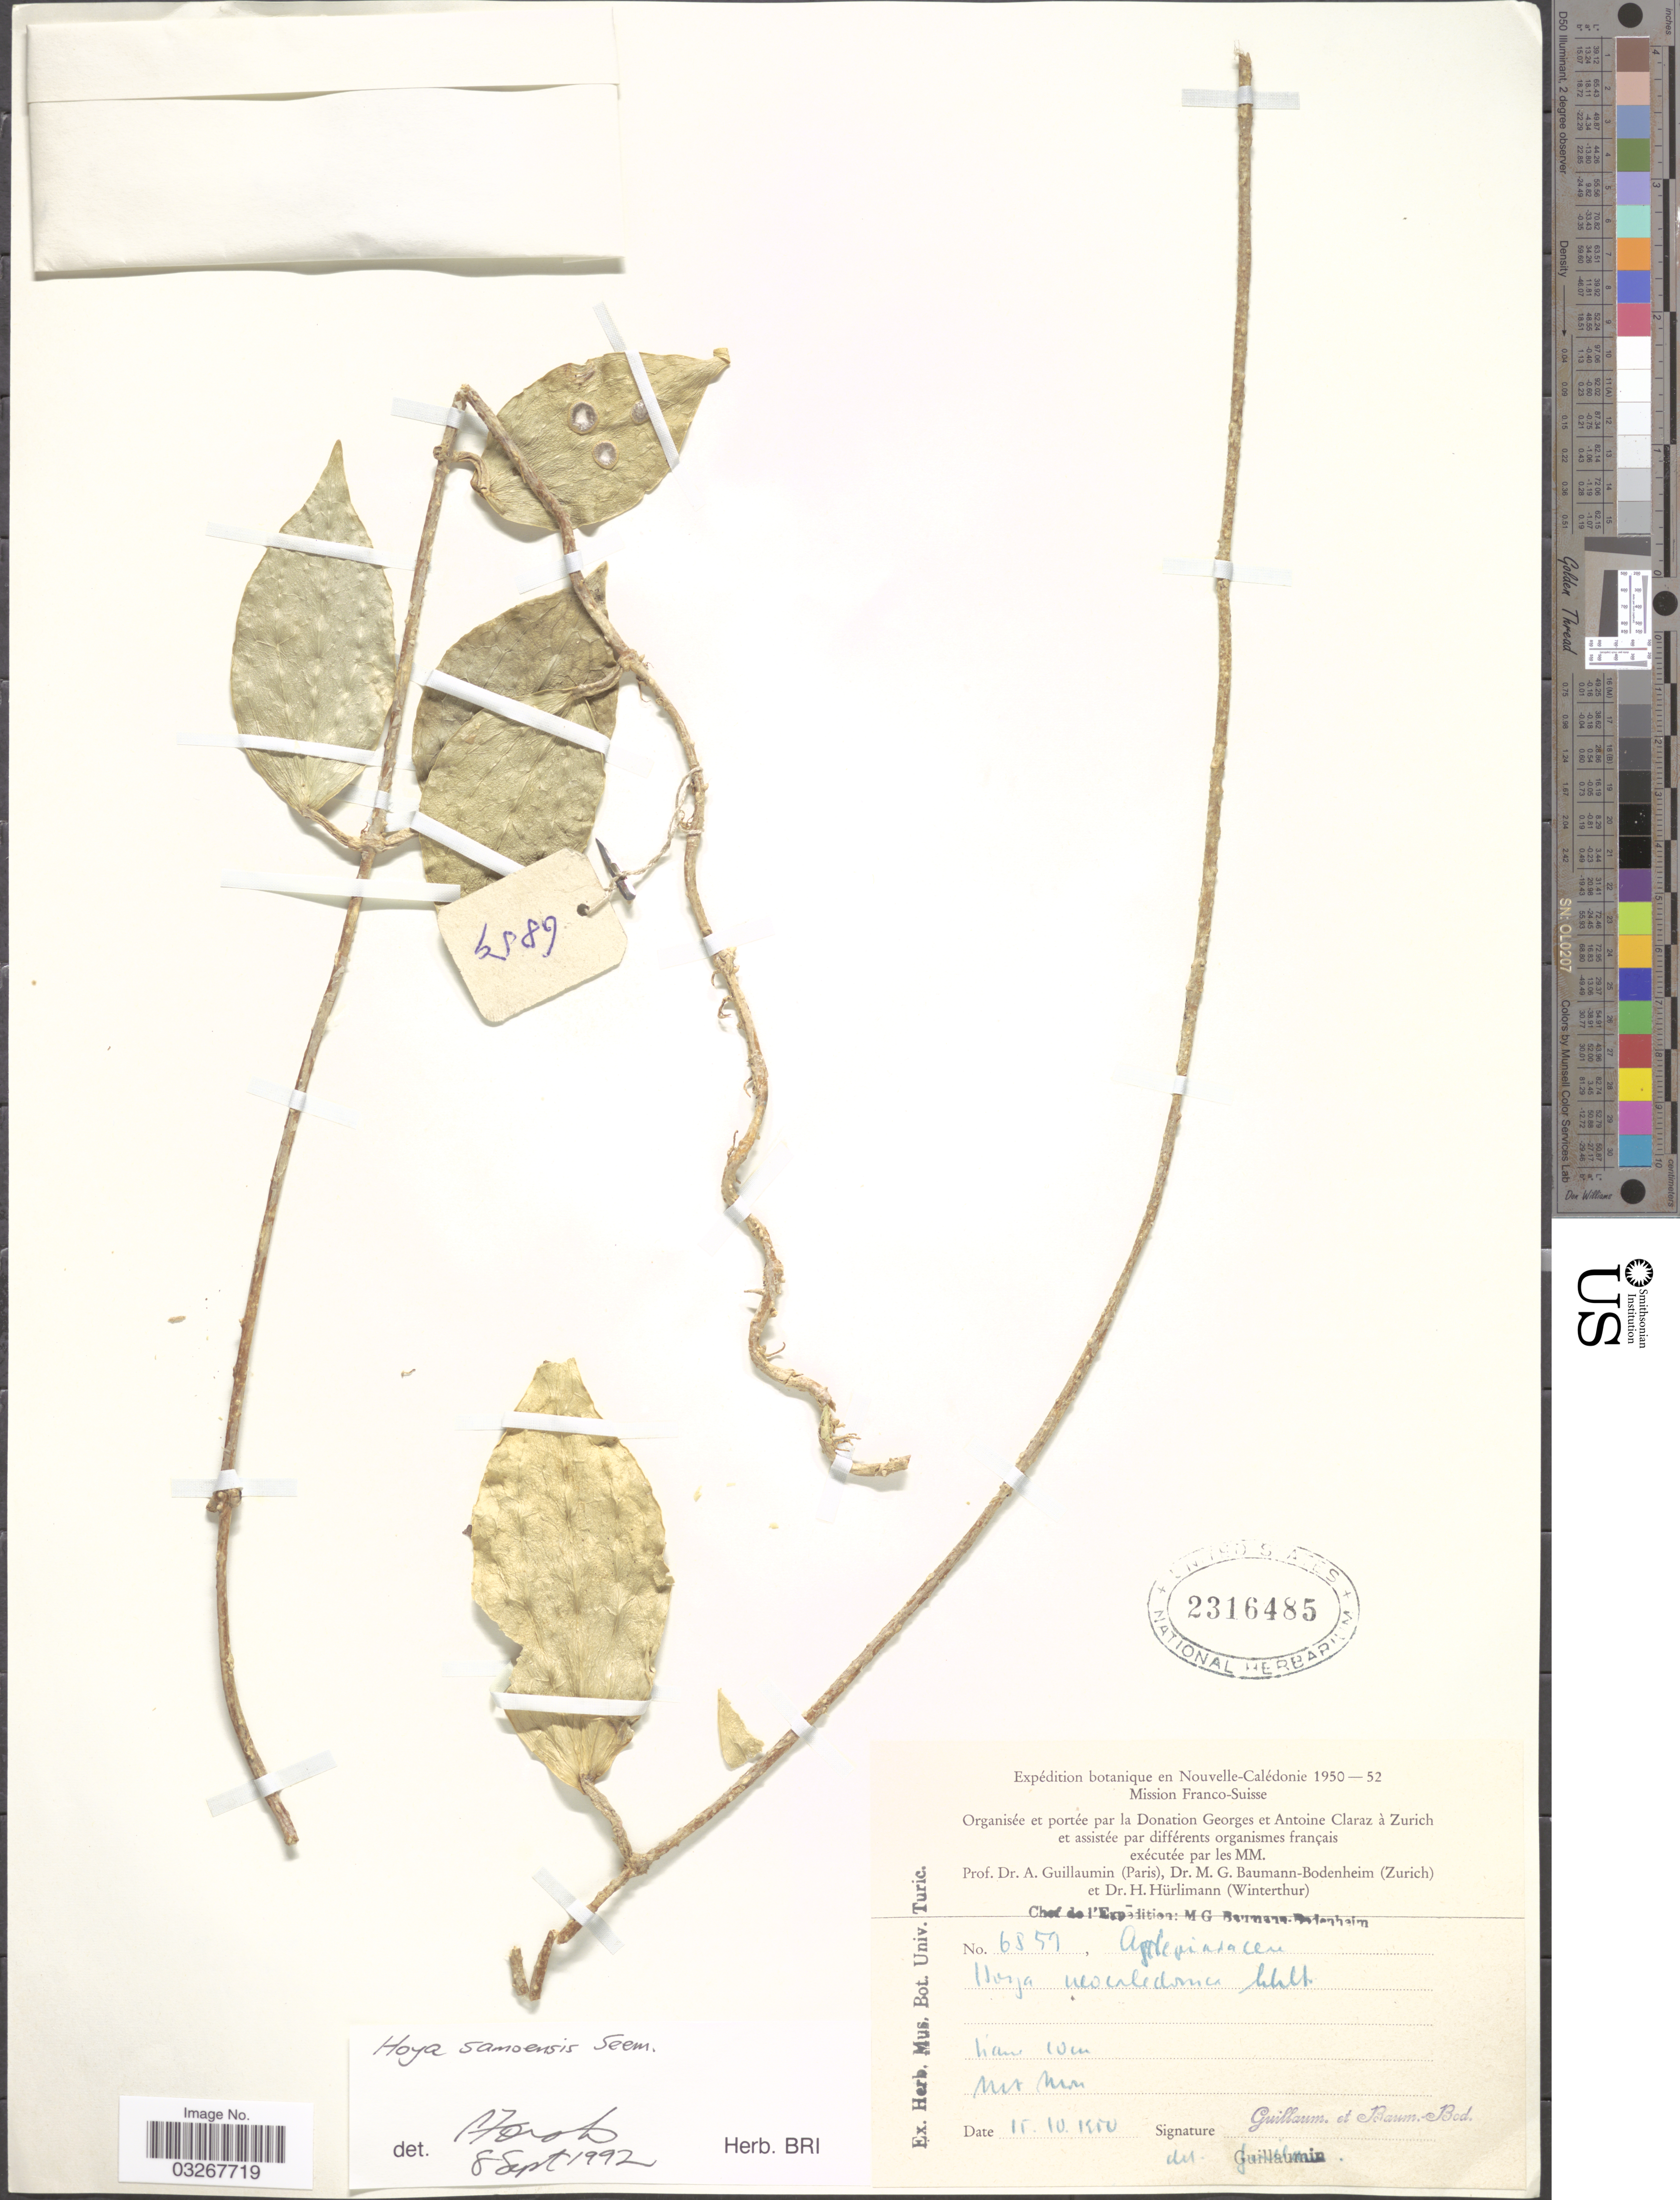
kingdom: Plantae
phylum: Tracheophyta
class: Magnoliopsida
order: Gentianales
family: Apocynaceae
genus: Hoya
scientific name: Hoya samoensis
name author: Seem.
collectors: A. Guillaumin & M. G. Baumann-Bodenheim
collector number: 6859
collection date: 1950-10-15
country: New Caledonia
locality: Mt Mou.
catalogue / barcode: US 2316485